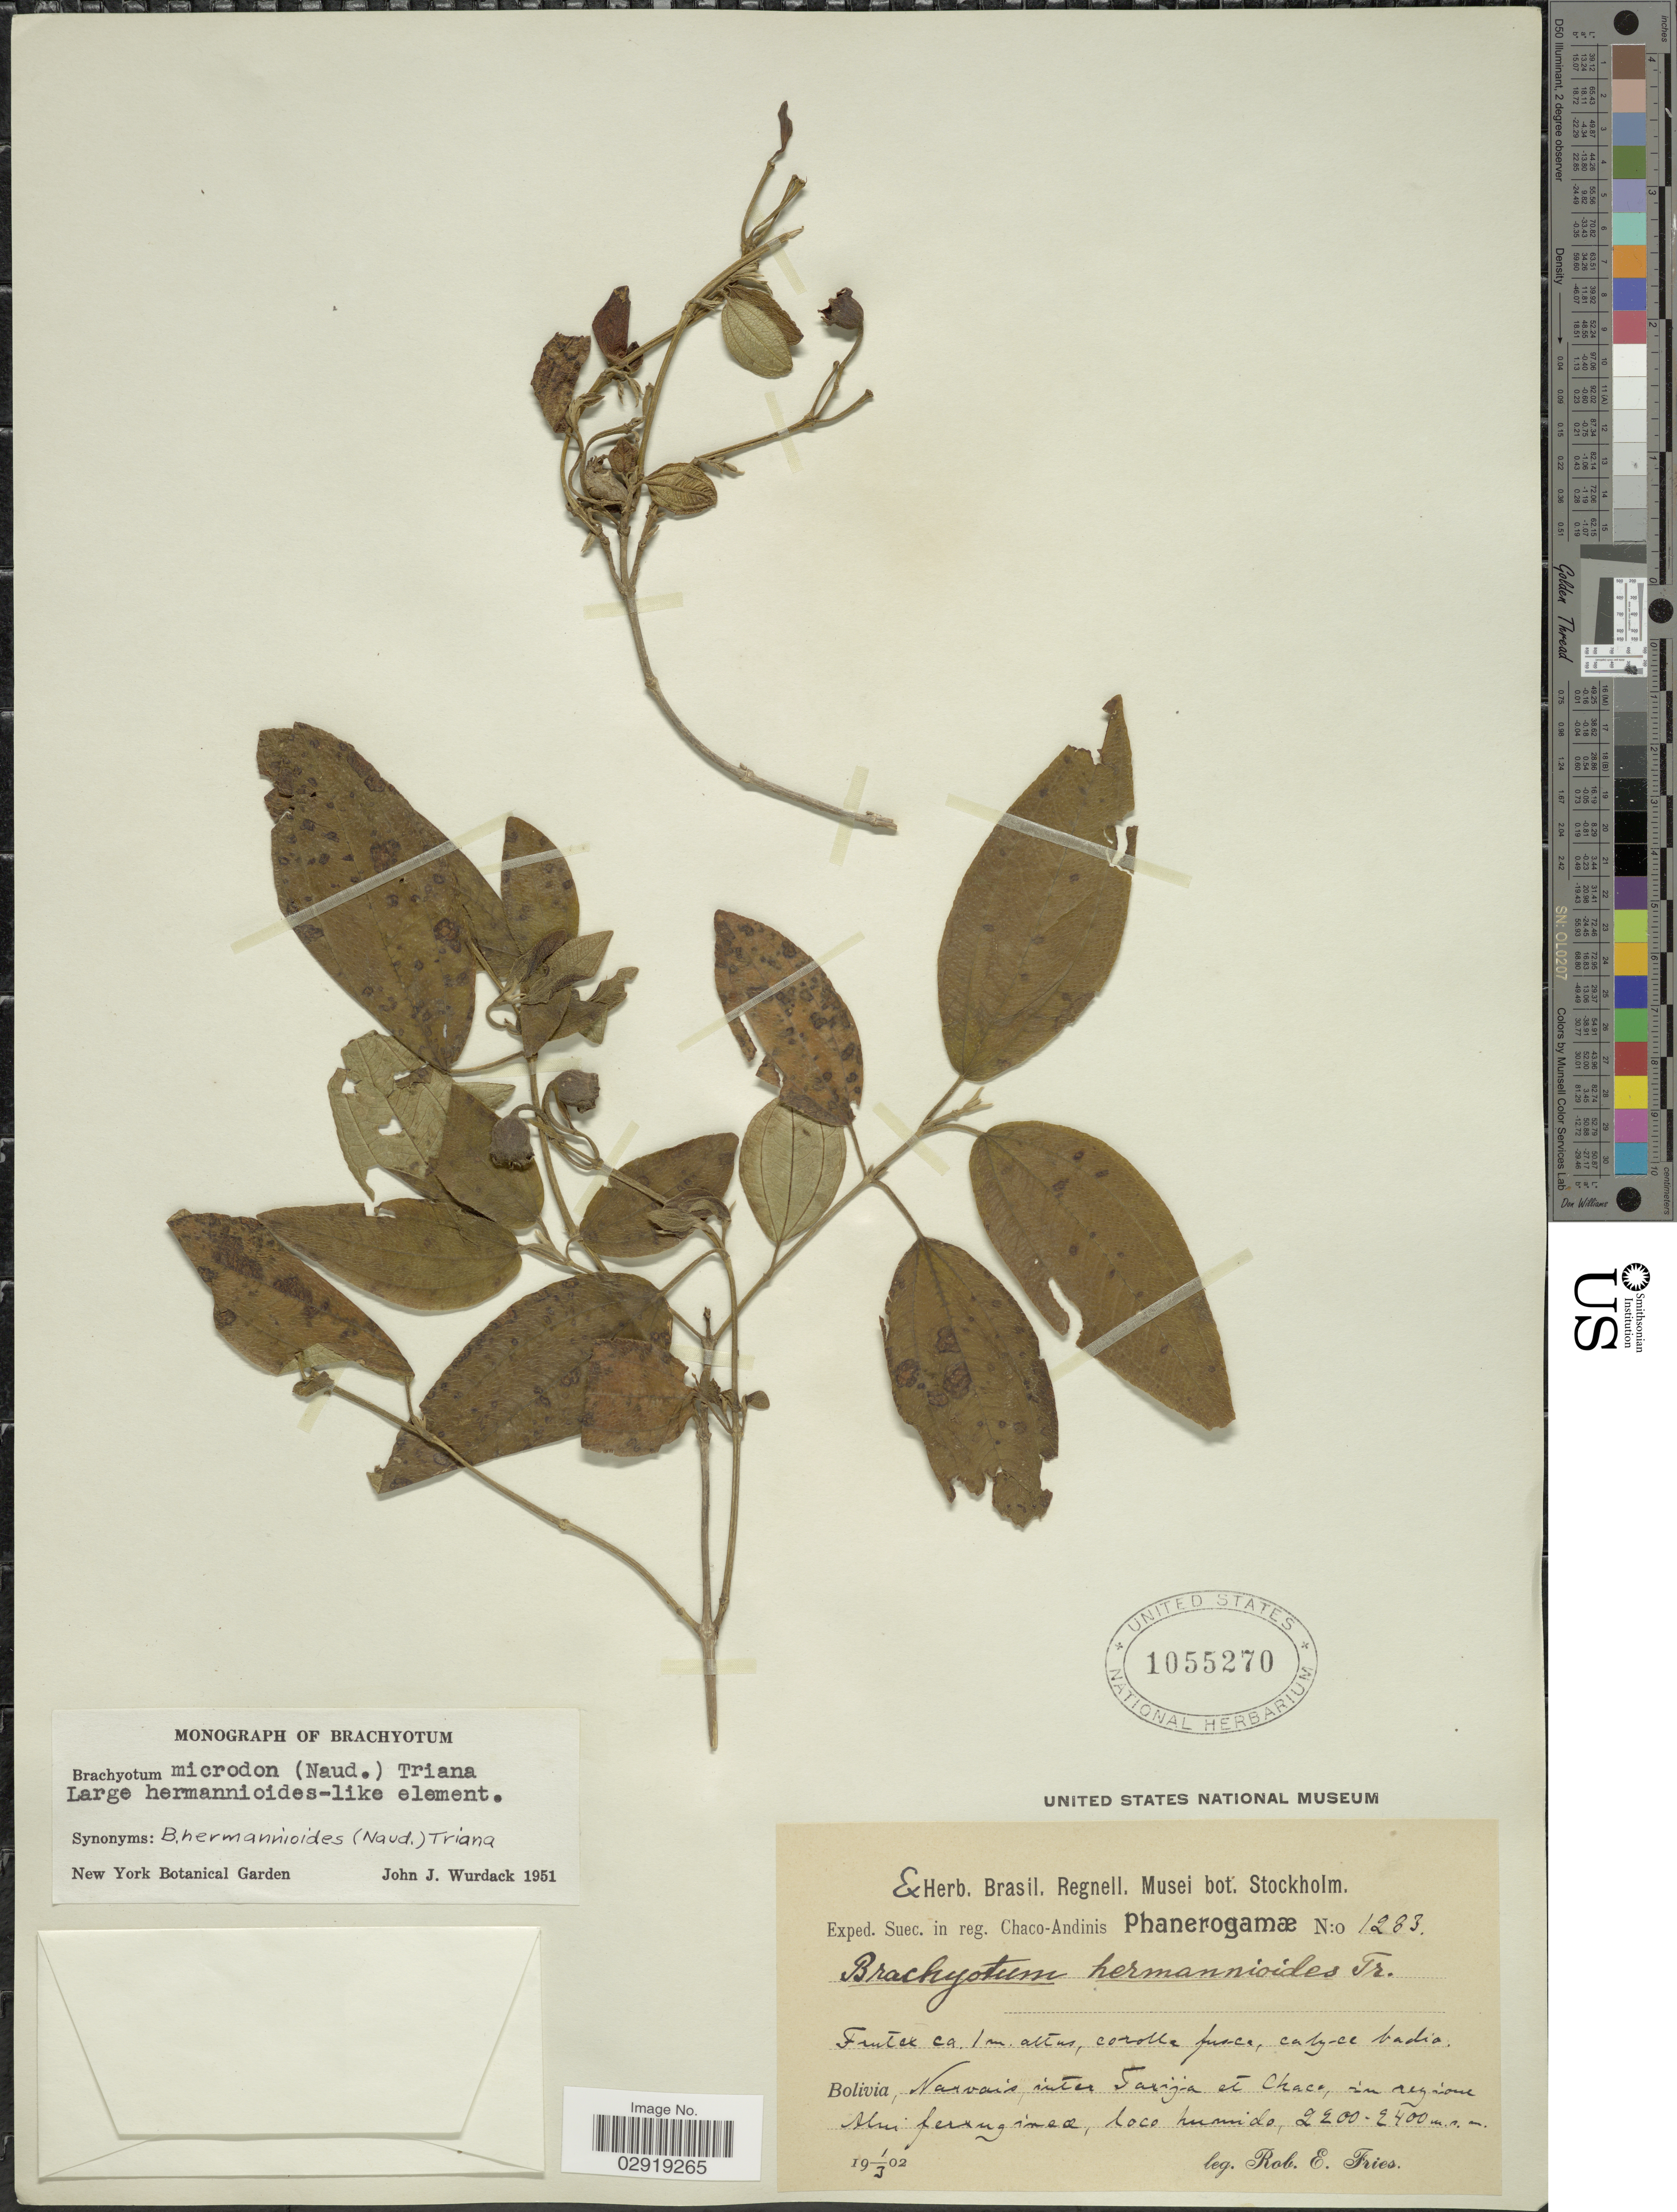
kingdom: Plantae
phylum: Tracheophyta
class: Magnoliopsida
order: Myrtales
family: Melastomataceae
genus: Brachyotum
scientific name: Brachyotum microdon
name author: (Naudin) Triana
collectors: R. E. Fries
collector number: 1283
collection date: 1902-03-01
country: Bolivia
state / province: Tarija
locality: In reg. Chaco-Andinis. Narvais, inter Tarija et Chaco.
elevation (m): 2200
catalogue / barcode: US 1055270